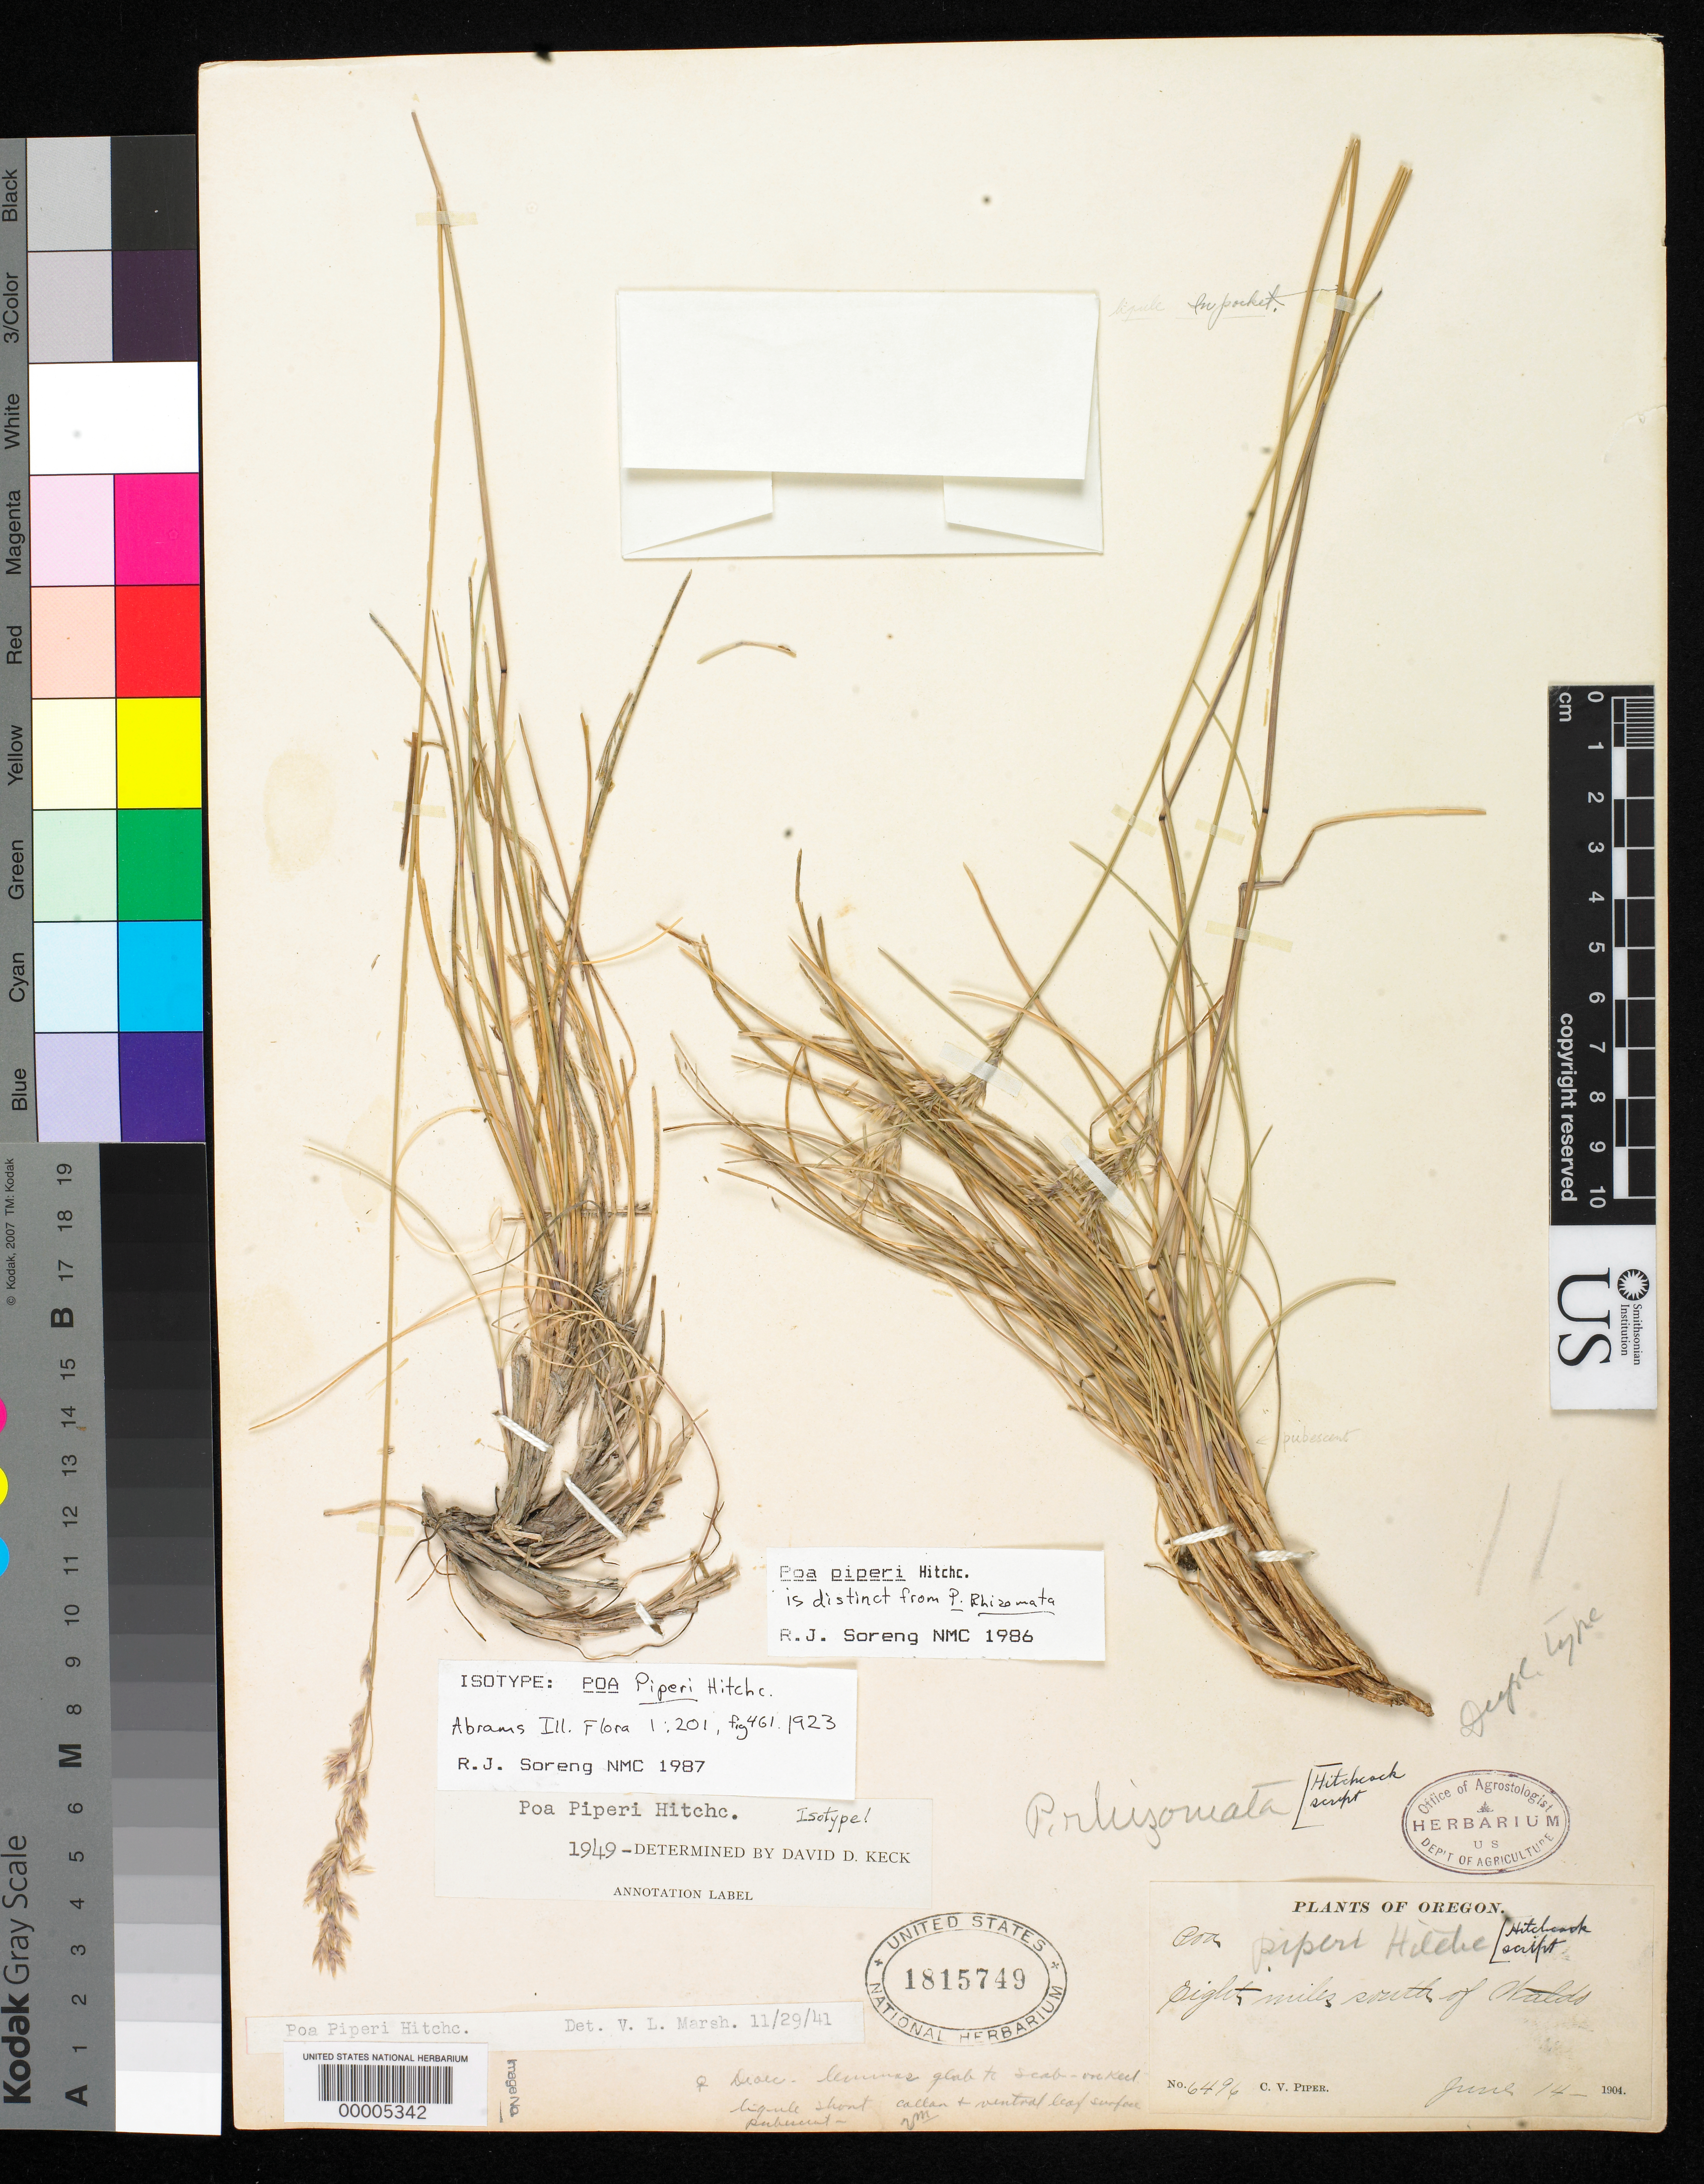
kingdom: Plantae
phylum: Tracheophyta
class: Liliopsida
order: Poales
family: Poaceae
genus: Poa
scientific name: Poa piperi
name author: Hitchc. in Abrams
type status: Isotype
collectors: C. V. Piper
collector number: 6496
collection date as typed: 14 Jun 1904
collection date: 1904-06-14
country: United States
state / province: Oregon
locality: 8 mi S of Waldo.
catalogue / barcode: US 1815749